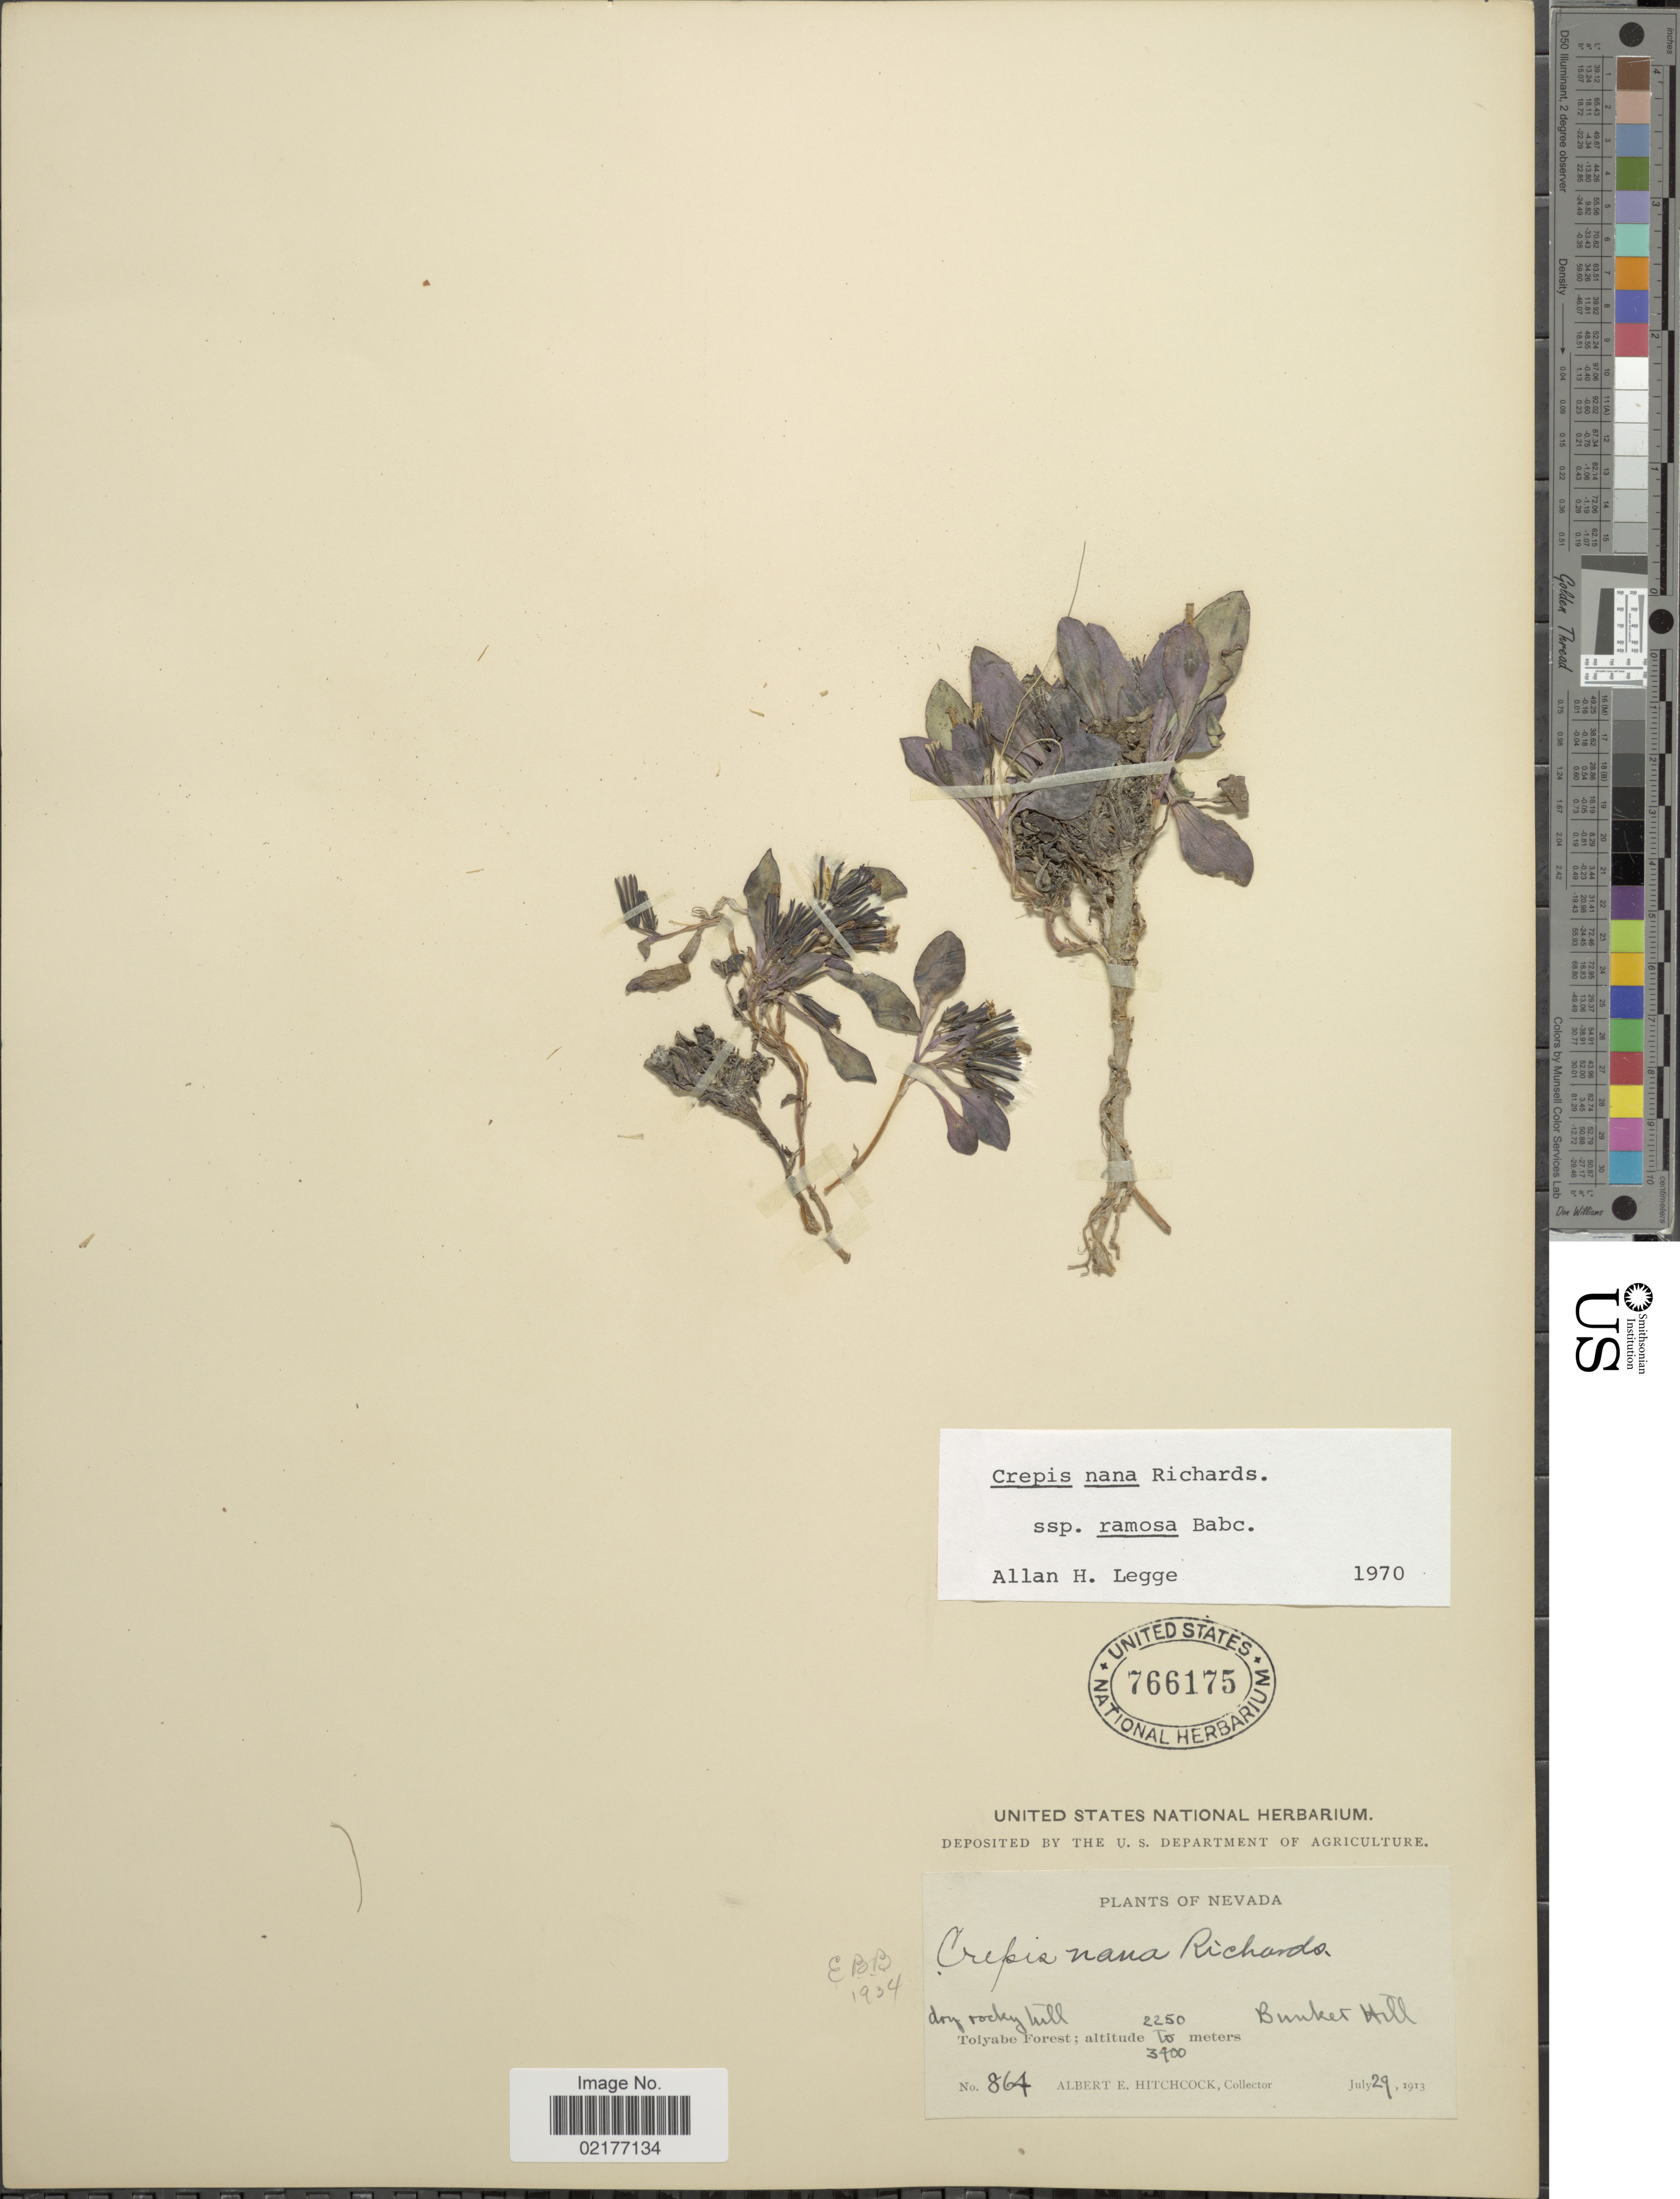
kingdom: Plantae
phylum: Tracheophyta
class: Magnoliopsida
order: Asterales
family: Asteraceae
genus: Askellia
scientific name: Askellia pygmaea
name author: (Ledeb.) Sennikov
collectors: A. Hitchcock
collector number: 864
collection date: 1913-07-29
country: United States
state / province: Nevada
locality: Toiyabe Forest, Bunker Hill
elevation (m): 2250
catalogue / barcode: US 766175